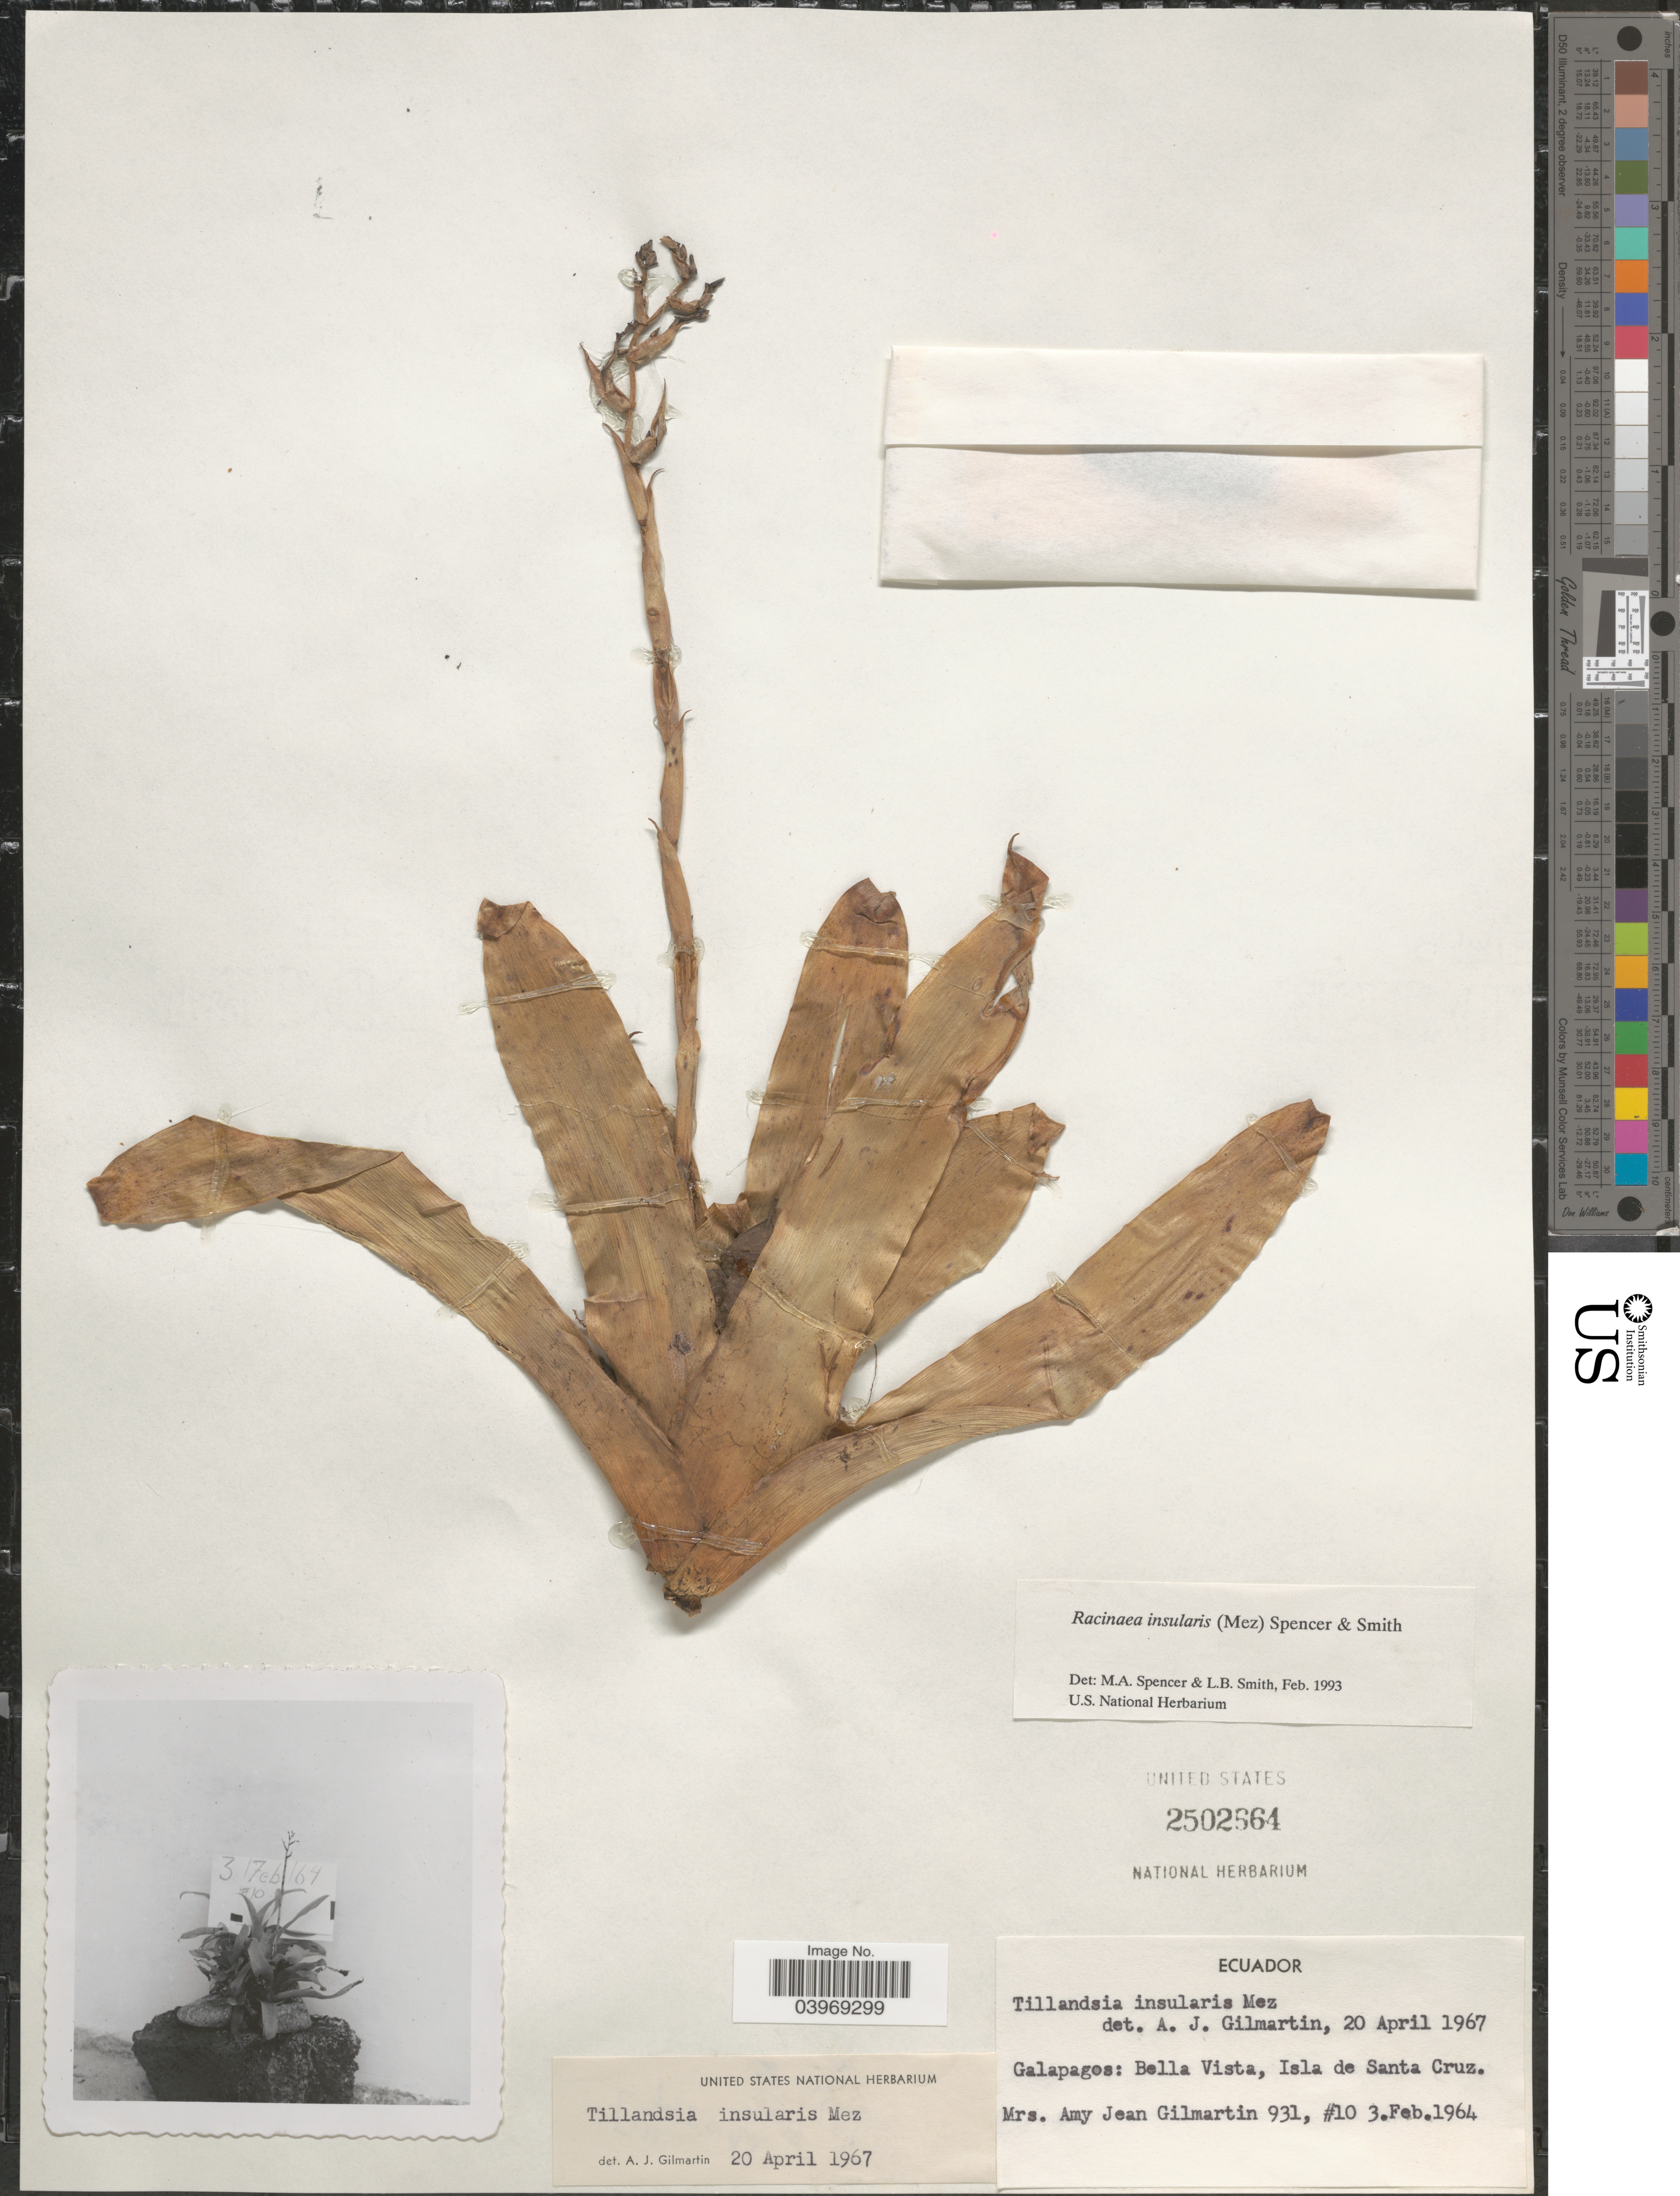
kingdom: Plantae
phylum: Tracheophyta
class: Liliopsida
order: Poales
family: Bromeliaceae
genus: Racinaea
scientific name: Racinaea insularis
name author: (Mez) M.A. Spencer & L.B. Sm.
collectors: A. J. Gilmartin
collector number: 931/10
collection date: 1964-02-03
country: Ecuador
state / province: Colón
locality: Galapagos: Bella Vista, Isla de Santa Cruz.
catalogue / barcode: US 2502664